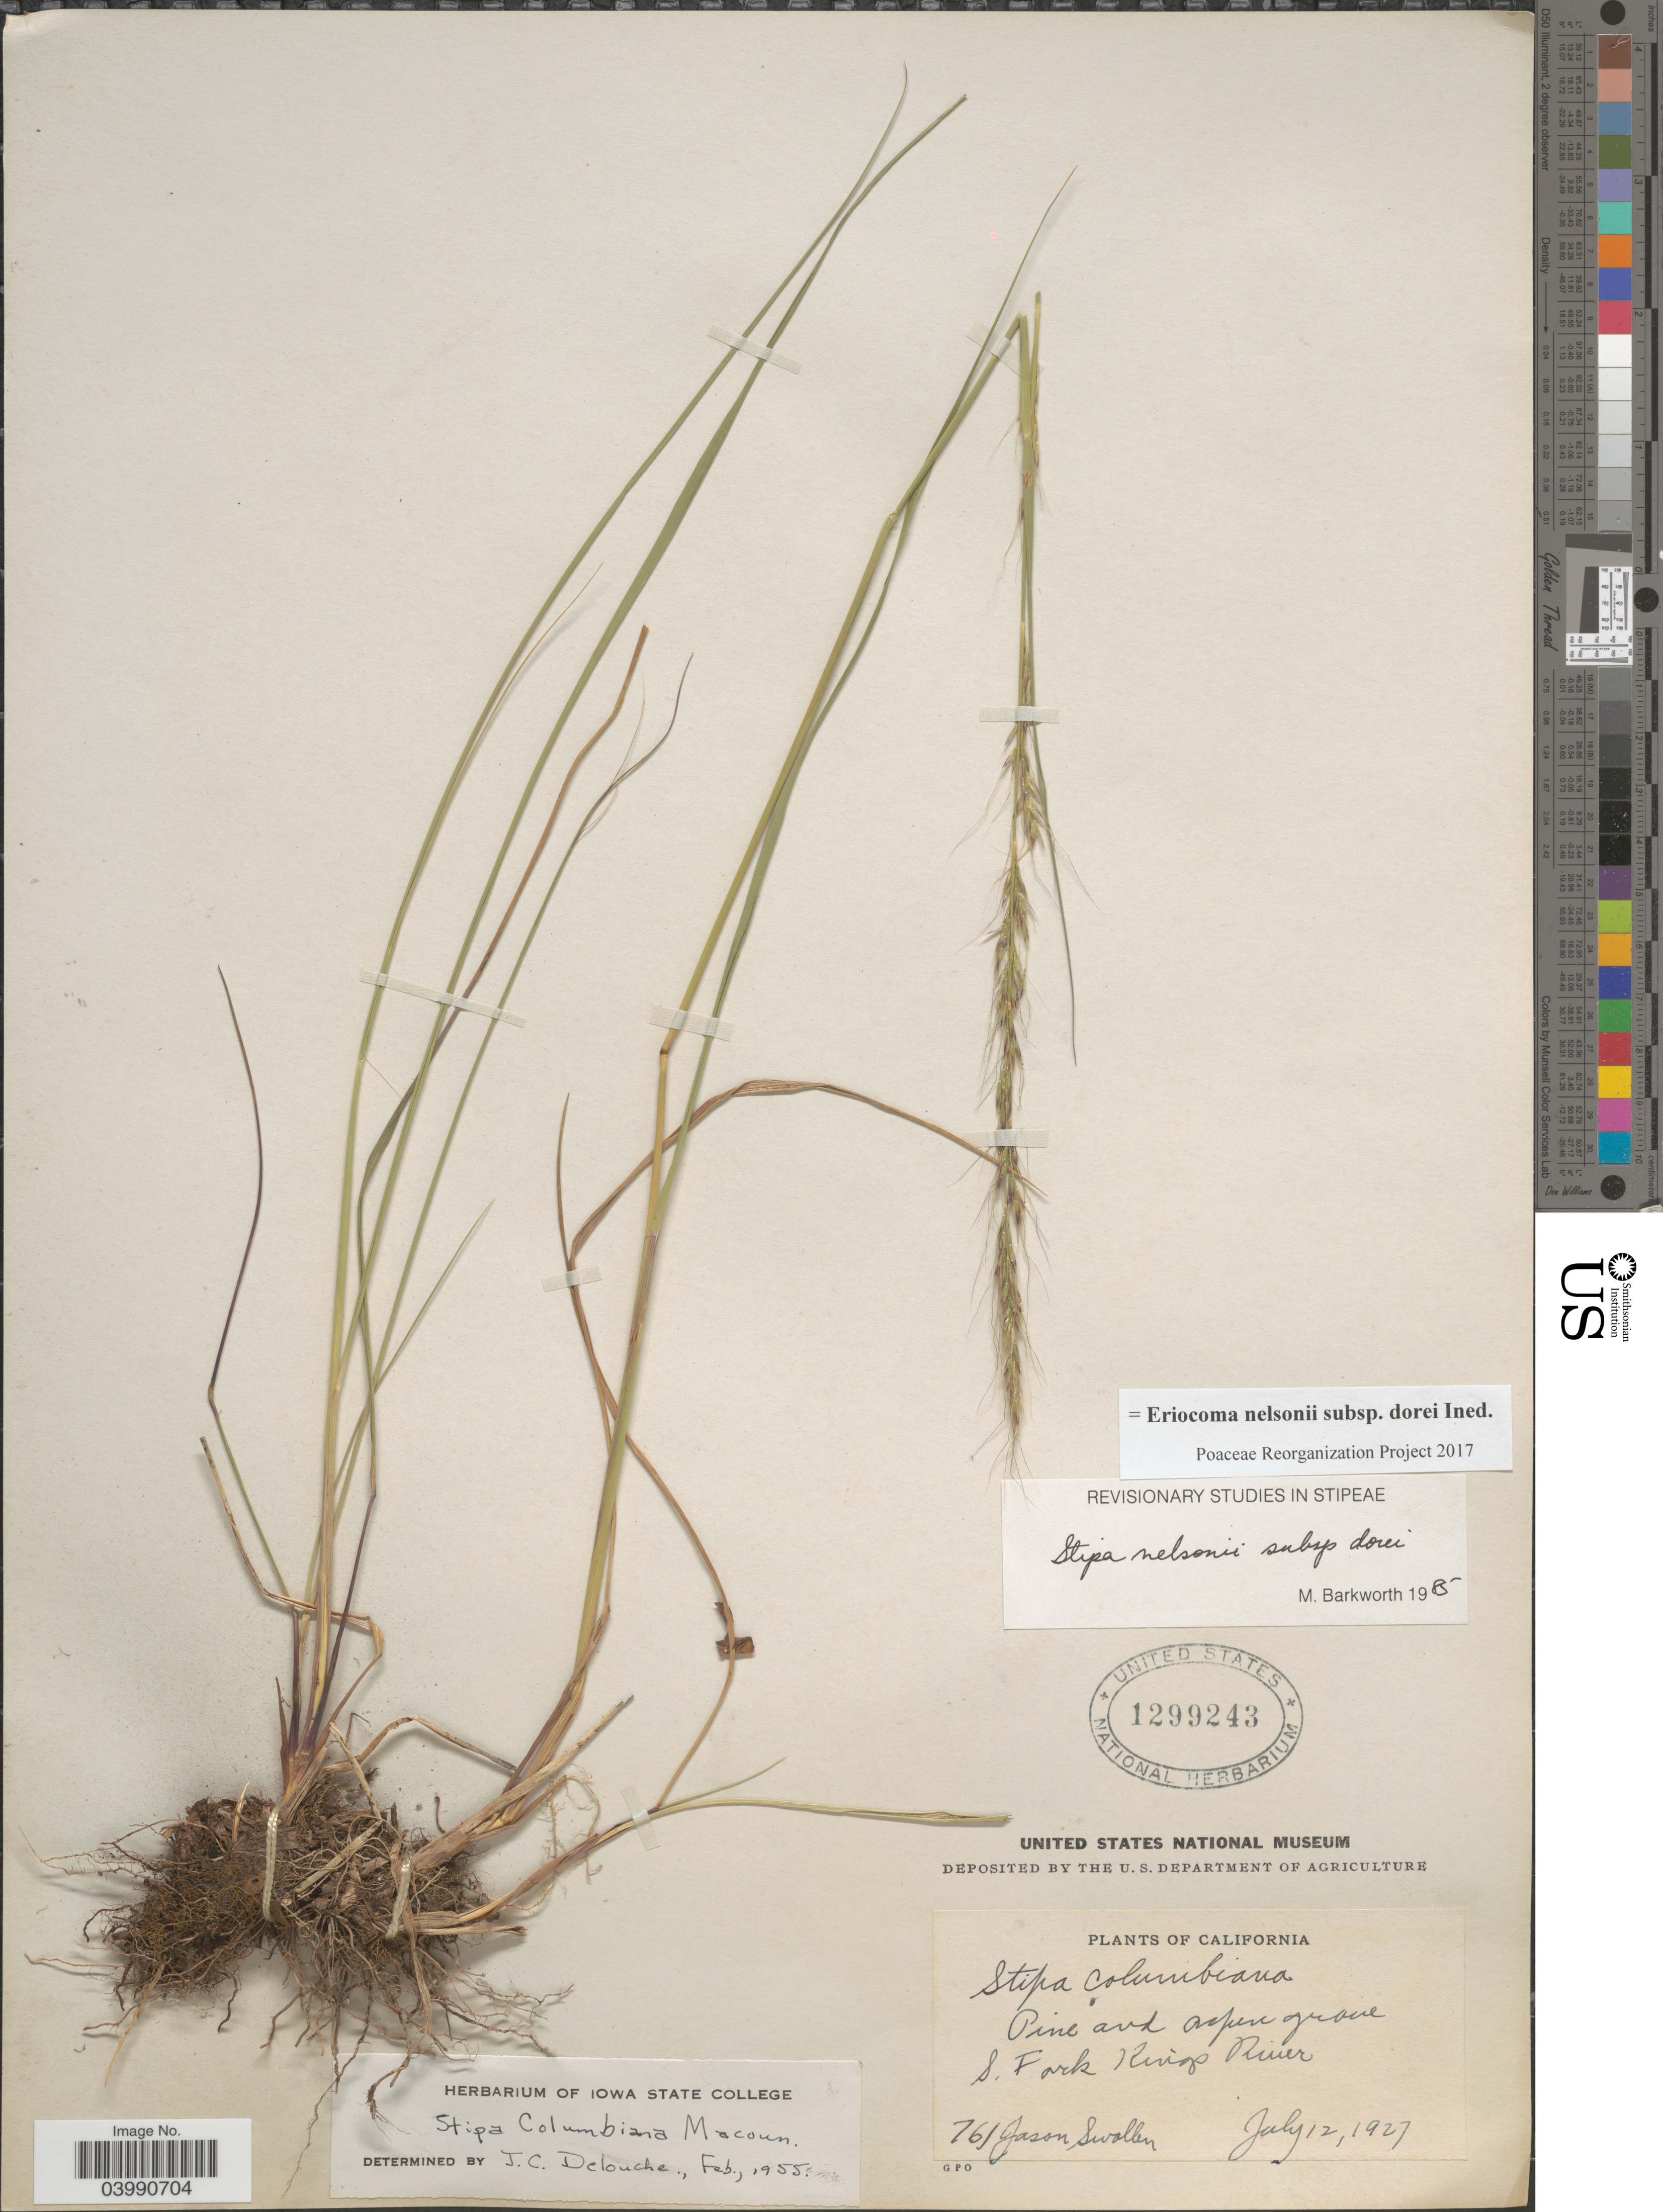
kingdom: Plantae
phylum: Tracheophyta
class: Liliopsida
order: Poales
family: Poaceae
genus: Eriocoma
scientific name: Eriocoma nelsonii subsp. dorei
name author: (Barkworth & J. Maze) Romasch.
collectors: J. R. Swallen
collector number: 761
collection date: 1927-07-12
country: United States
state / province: California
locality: Pine and aspen grove. S. Fork Kings River.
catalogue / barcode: US 1299243